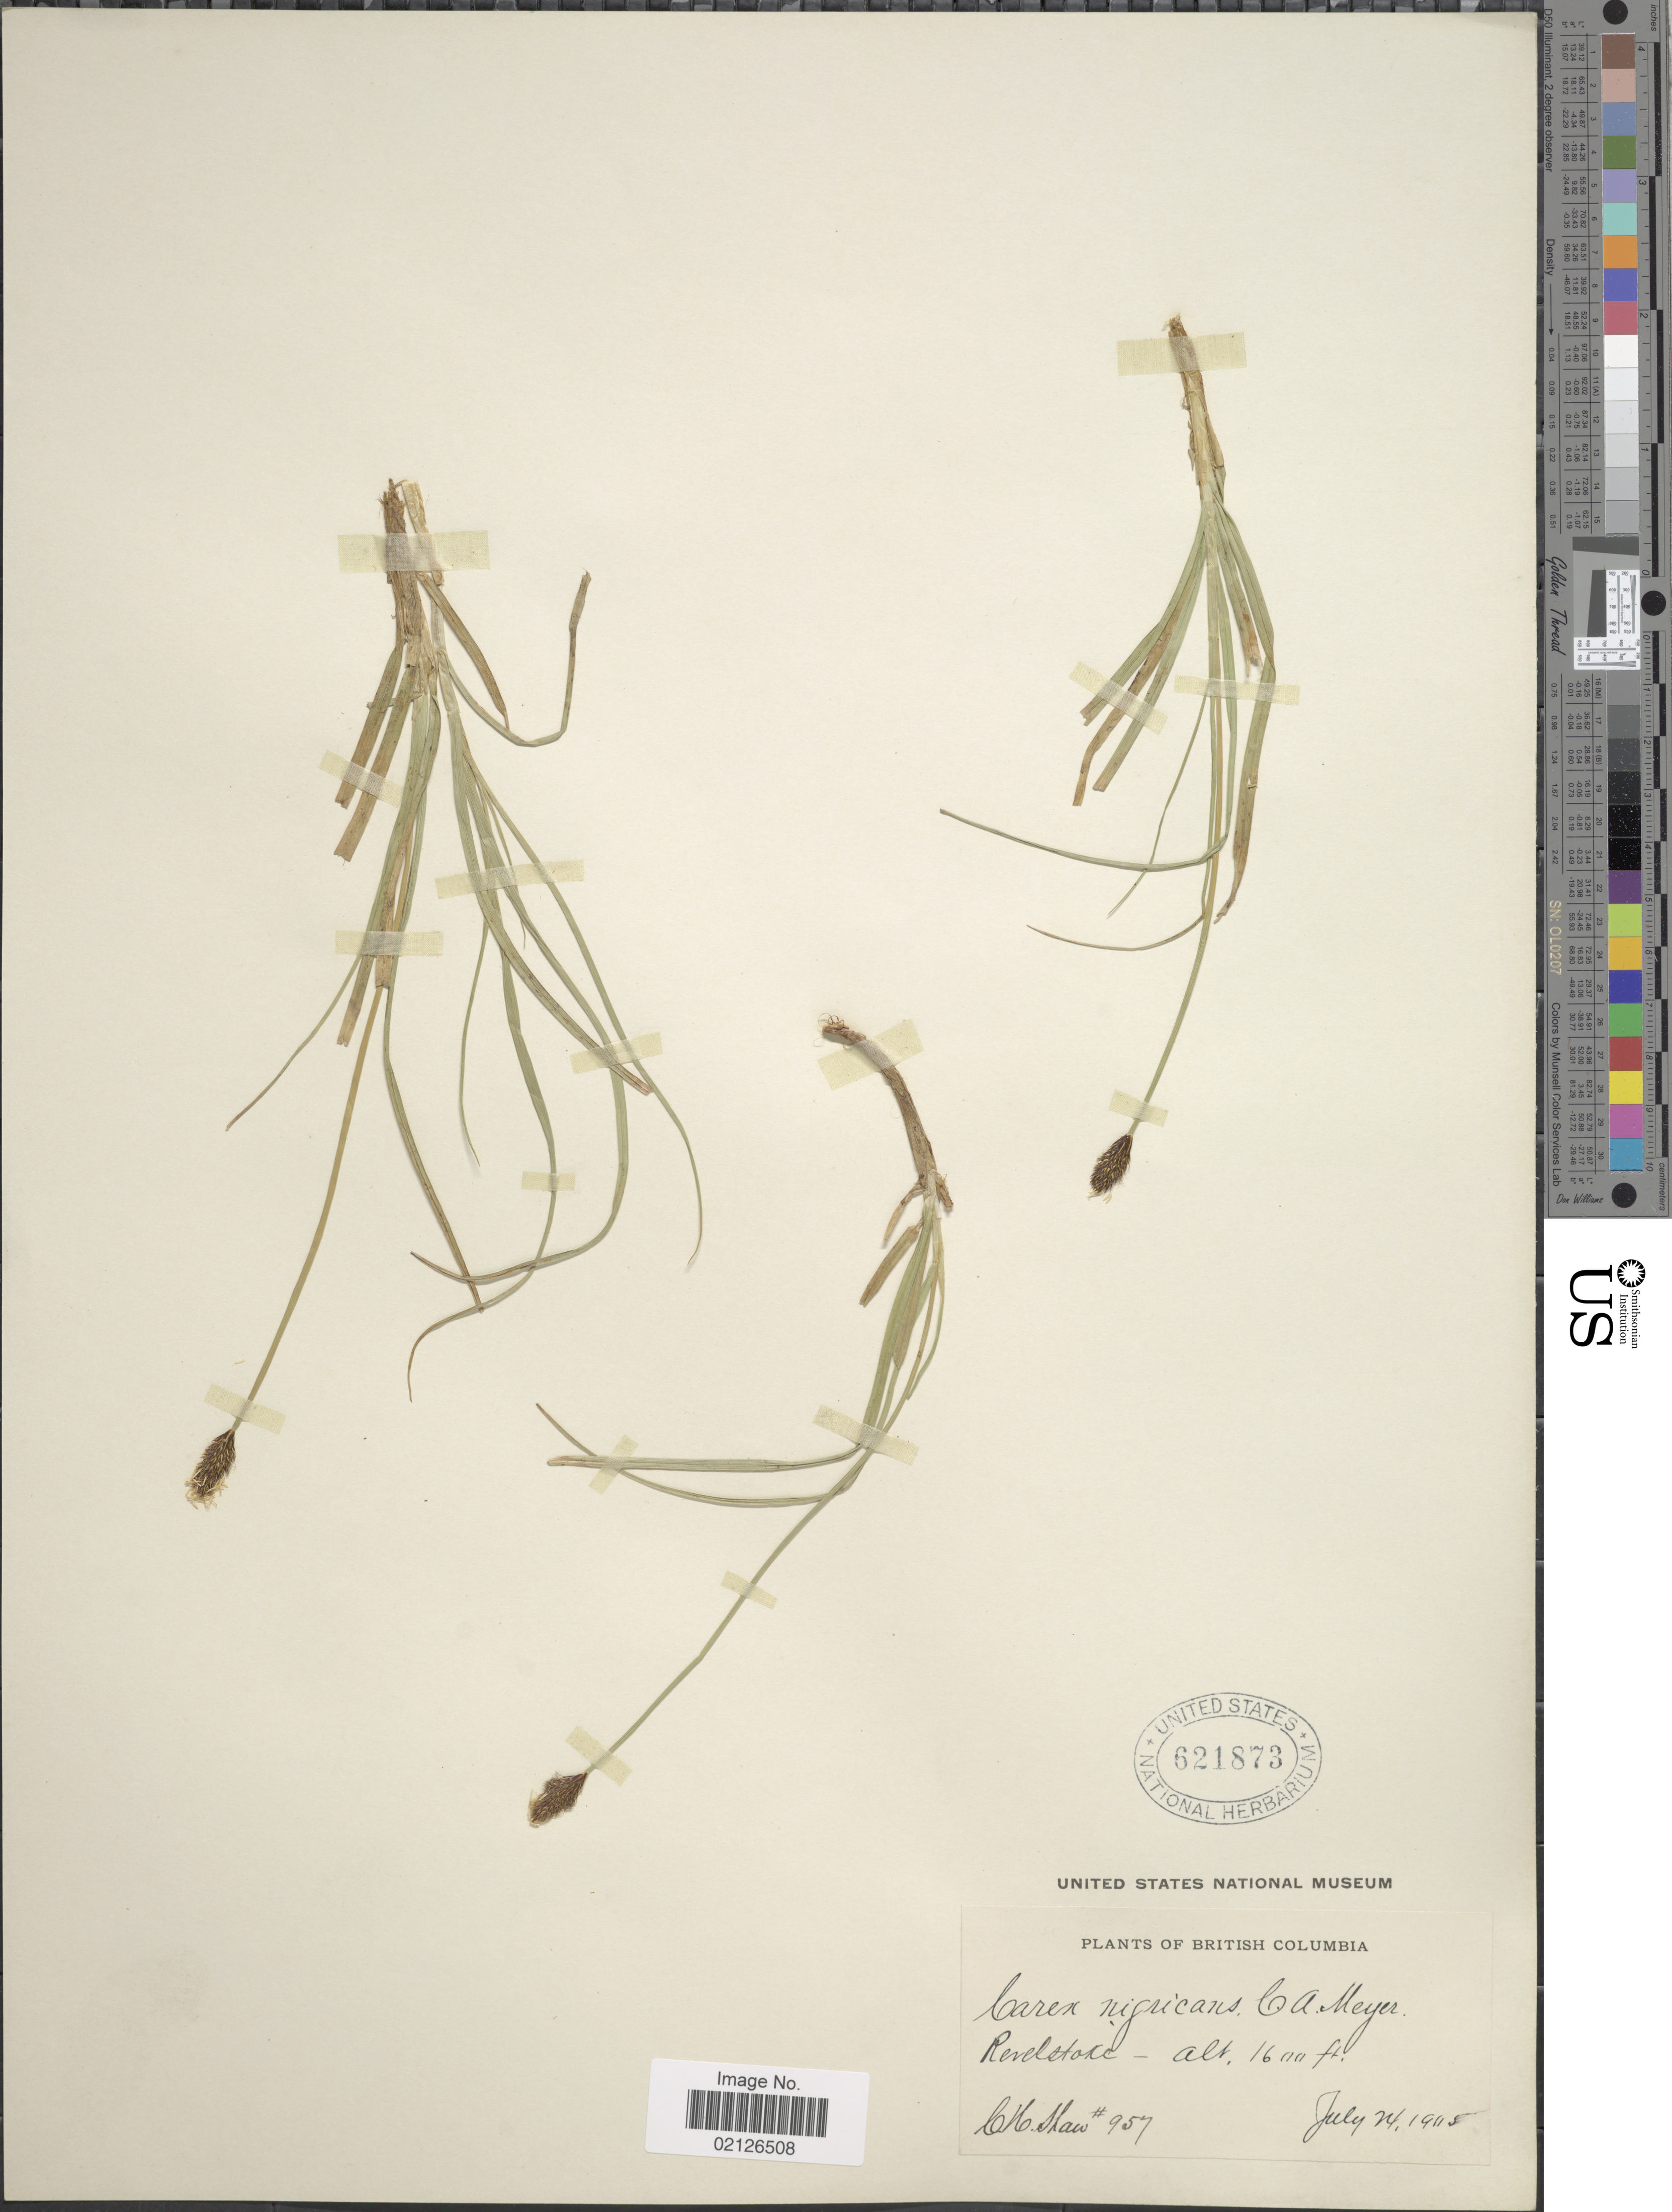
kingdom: Plantae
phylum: Tracheophyta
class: Liliopsida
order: Poales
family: Cyperaceae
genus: Carex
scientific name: Carex nigricans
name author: C.A. Mey.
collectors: C. H. Shaw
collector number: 957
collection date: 1905-07-24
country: Canada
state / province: British Columbia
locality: Revelstoke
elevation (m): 488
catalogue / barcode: US 621873